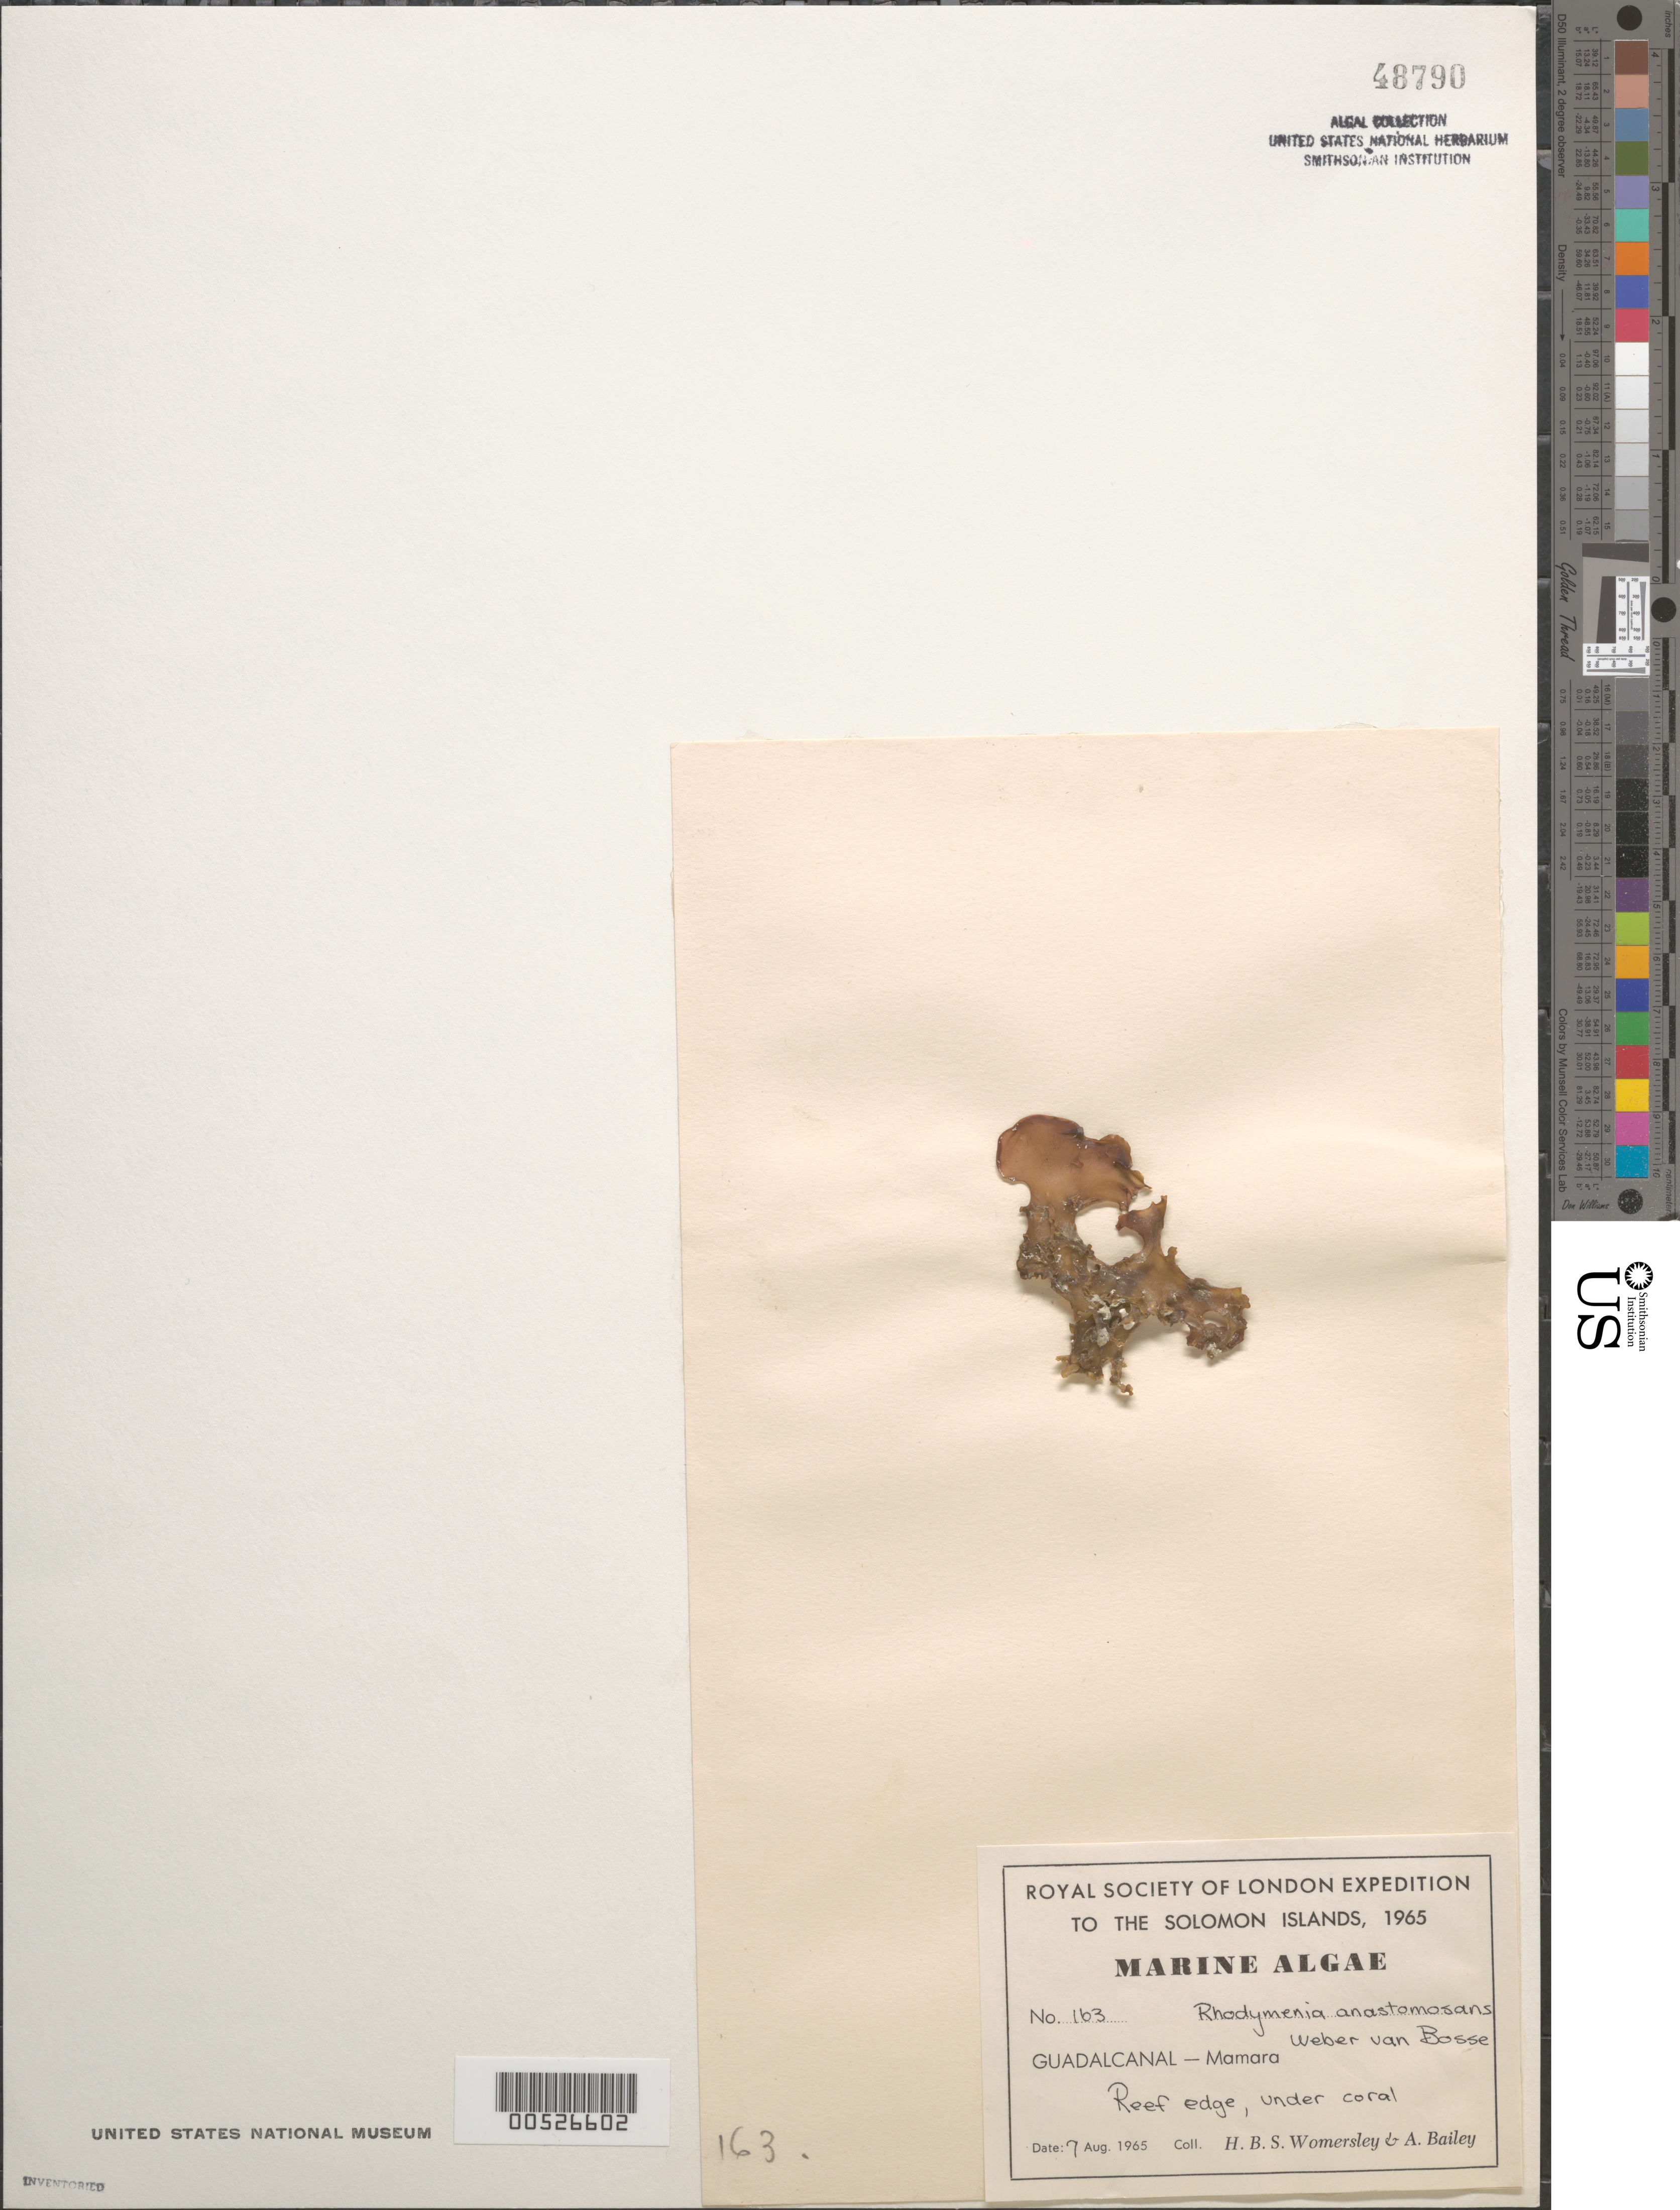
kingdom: Plantae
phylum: Rhodophyta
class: Florideophyceae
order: Rhodymeniales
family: Hymenocladiaceae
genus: Asteromenia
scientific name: Asteromenia anastomosans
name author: (Weber Bosse) G.W. Saunders et al.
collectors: H. B. S. Womersley & A. Bailey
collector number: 163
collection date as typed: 07 Aug 1965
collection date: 1965-08-07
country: Solomon Islands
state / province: Guadalcanal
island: Guadalcanal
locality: Mamara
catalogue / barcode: US 48790